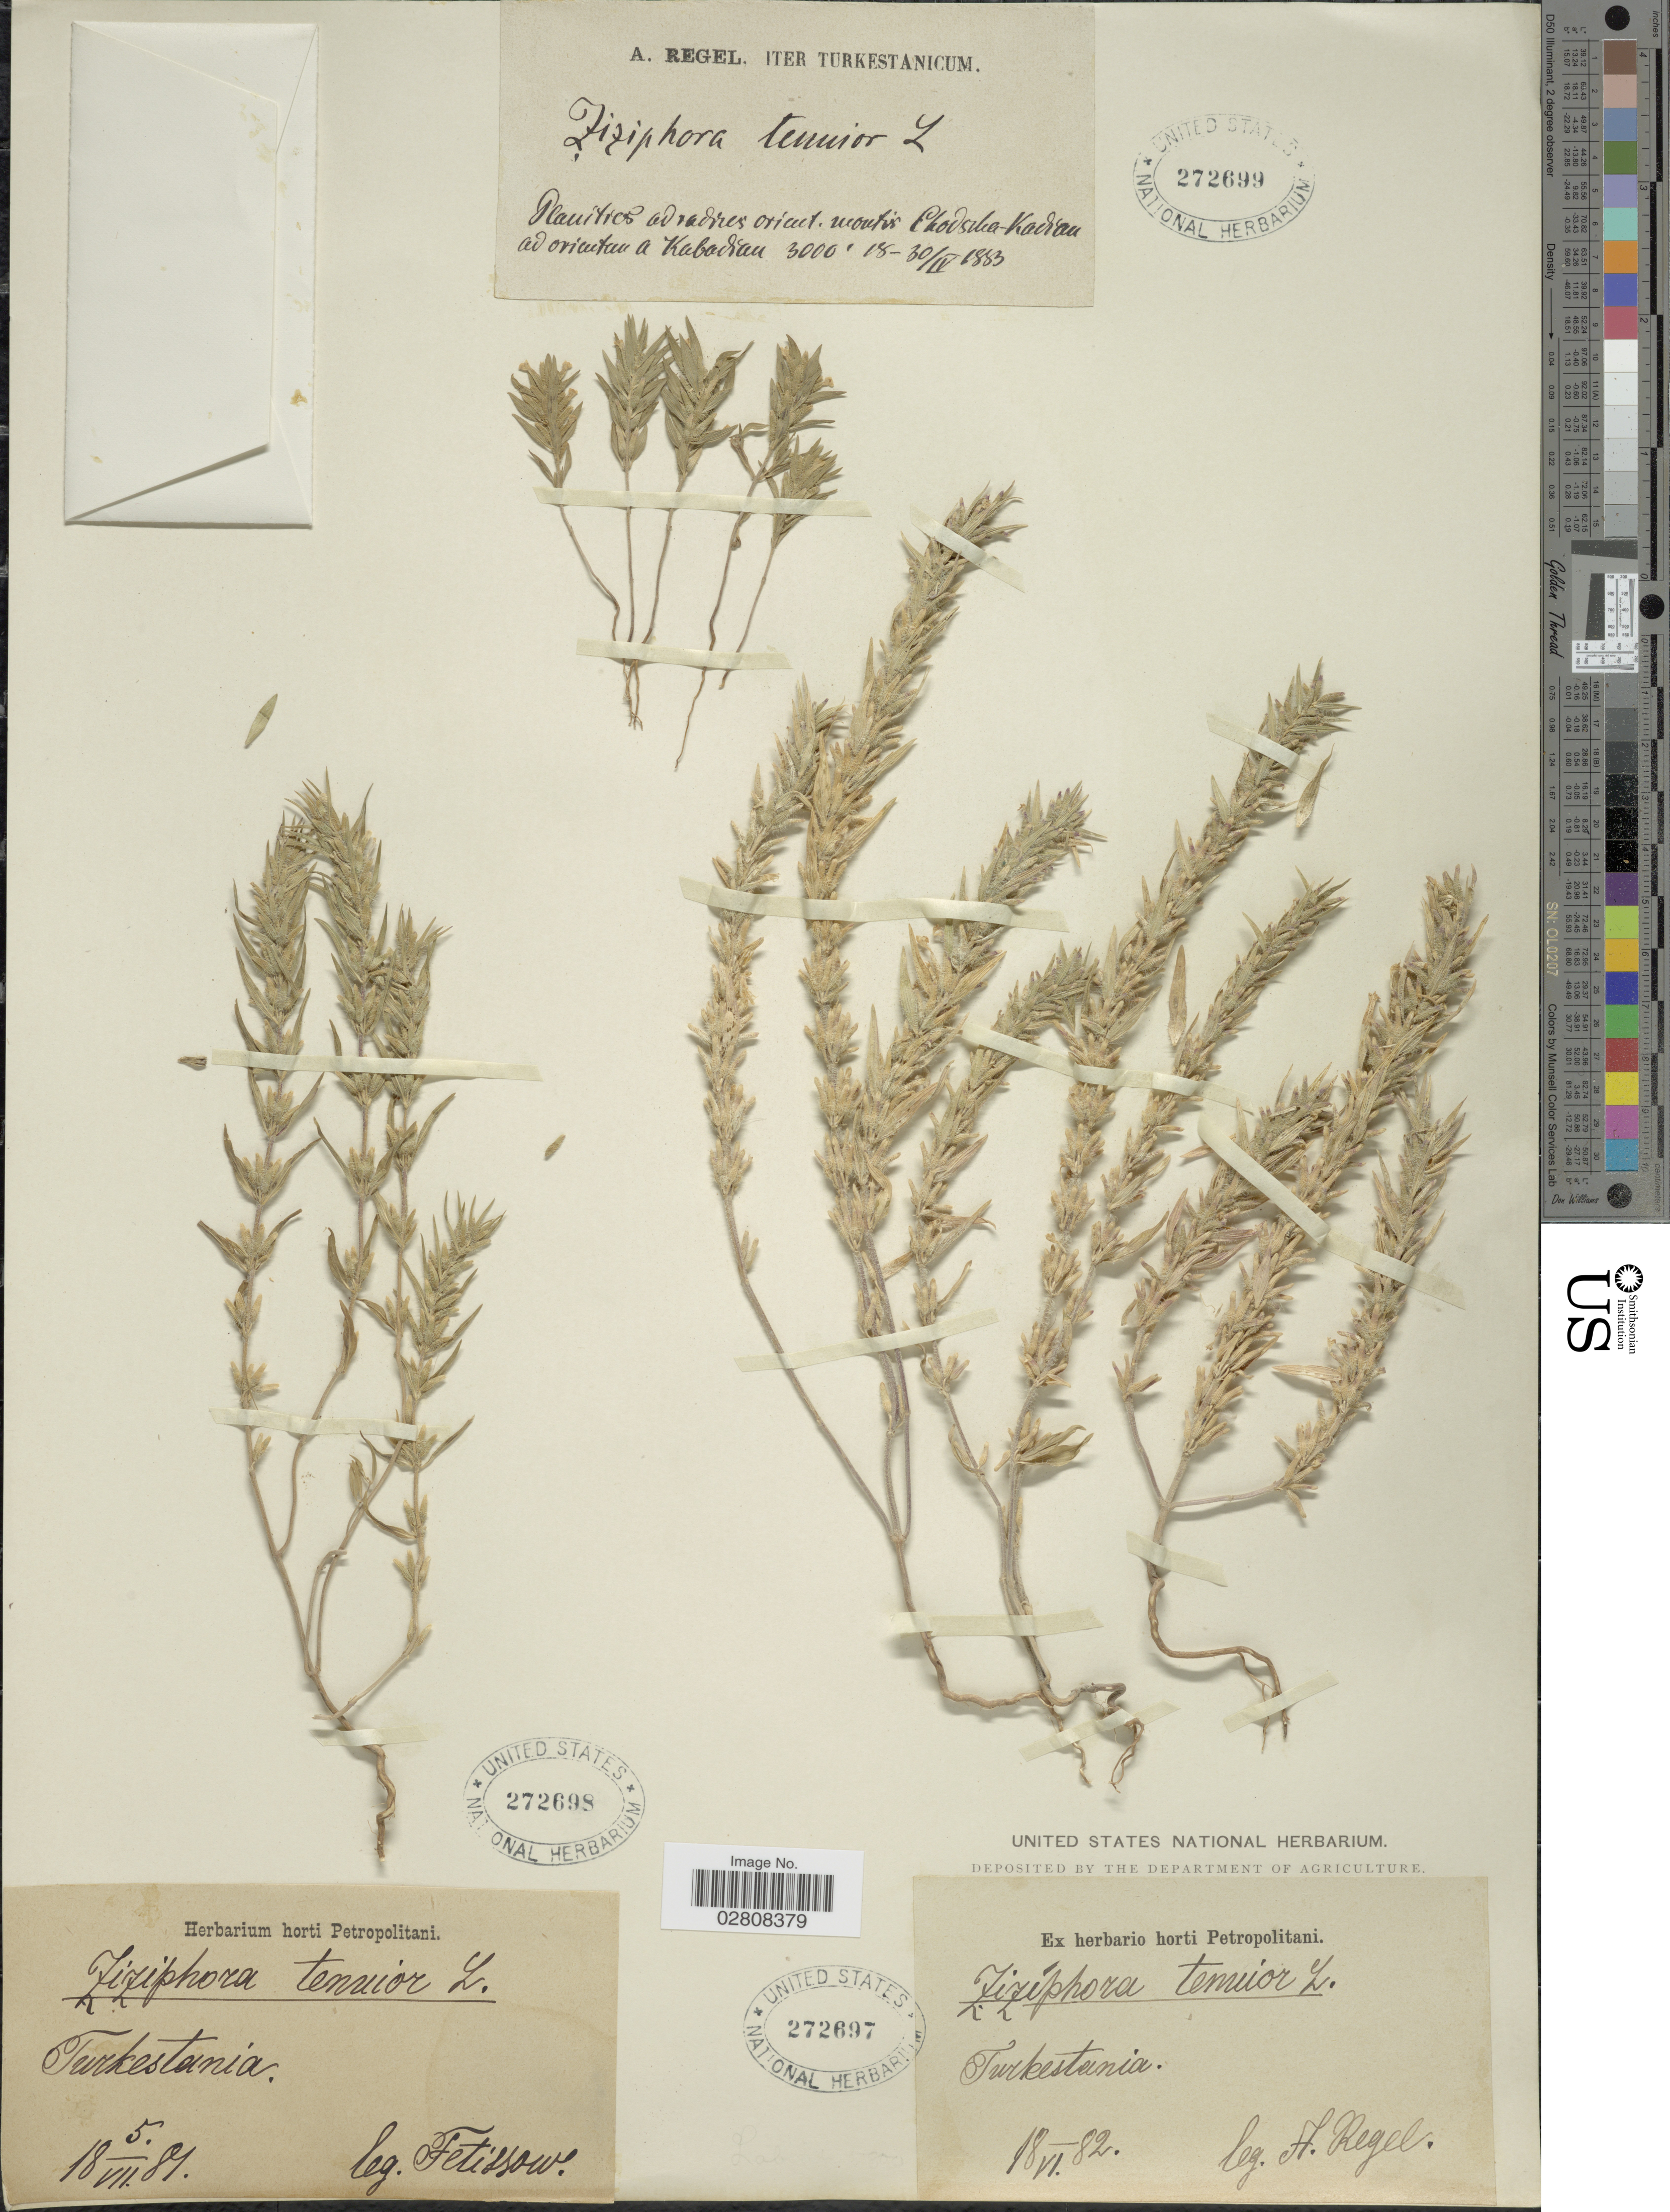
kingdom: Plantae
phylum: Tracheophyta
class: Magnoliopsida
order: Lamiales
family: Lamiaceae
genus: Ziziphora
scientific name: Ziziphora tenuior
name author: L.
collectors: A. Regel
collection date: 1882-06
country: Uzbekistan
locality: Turkestania.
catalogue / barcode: US 272697-3